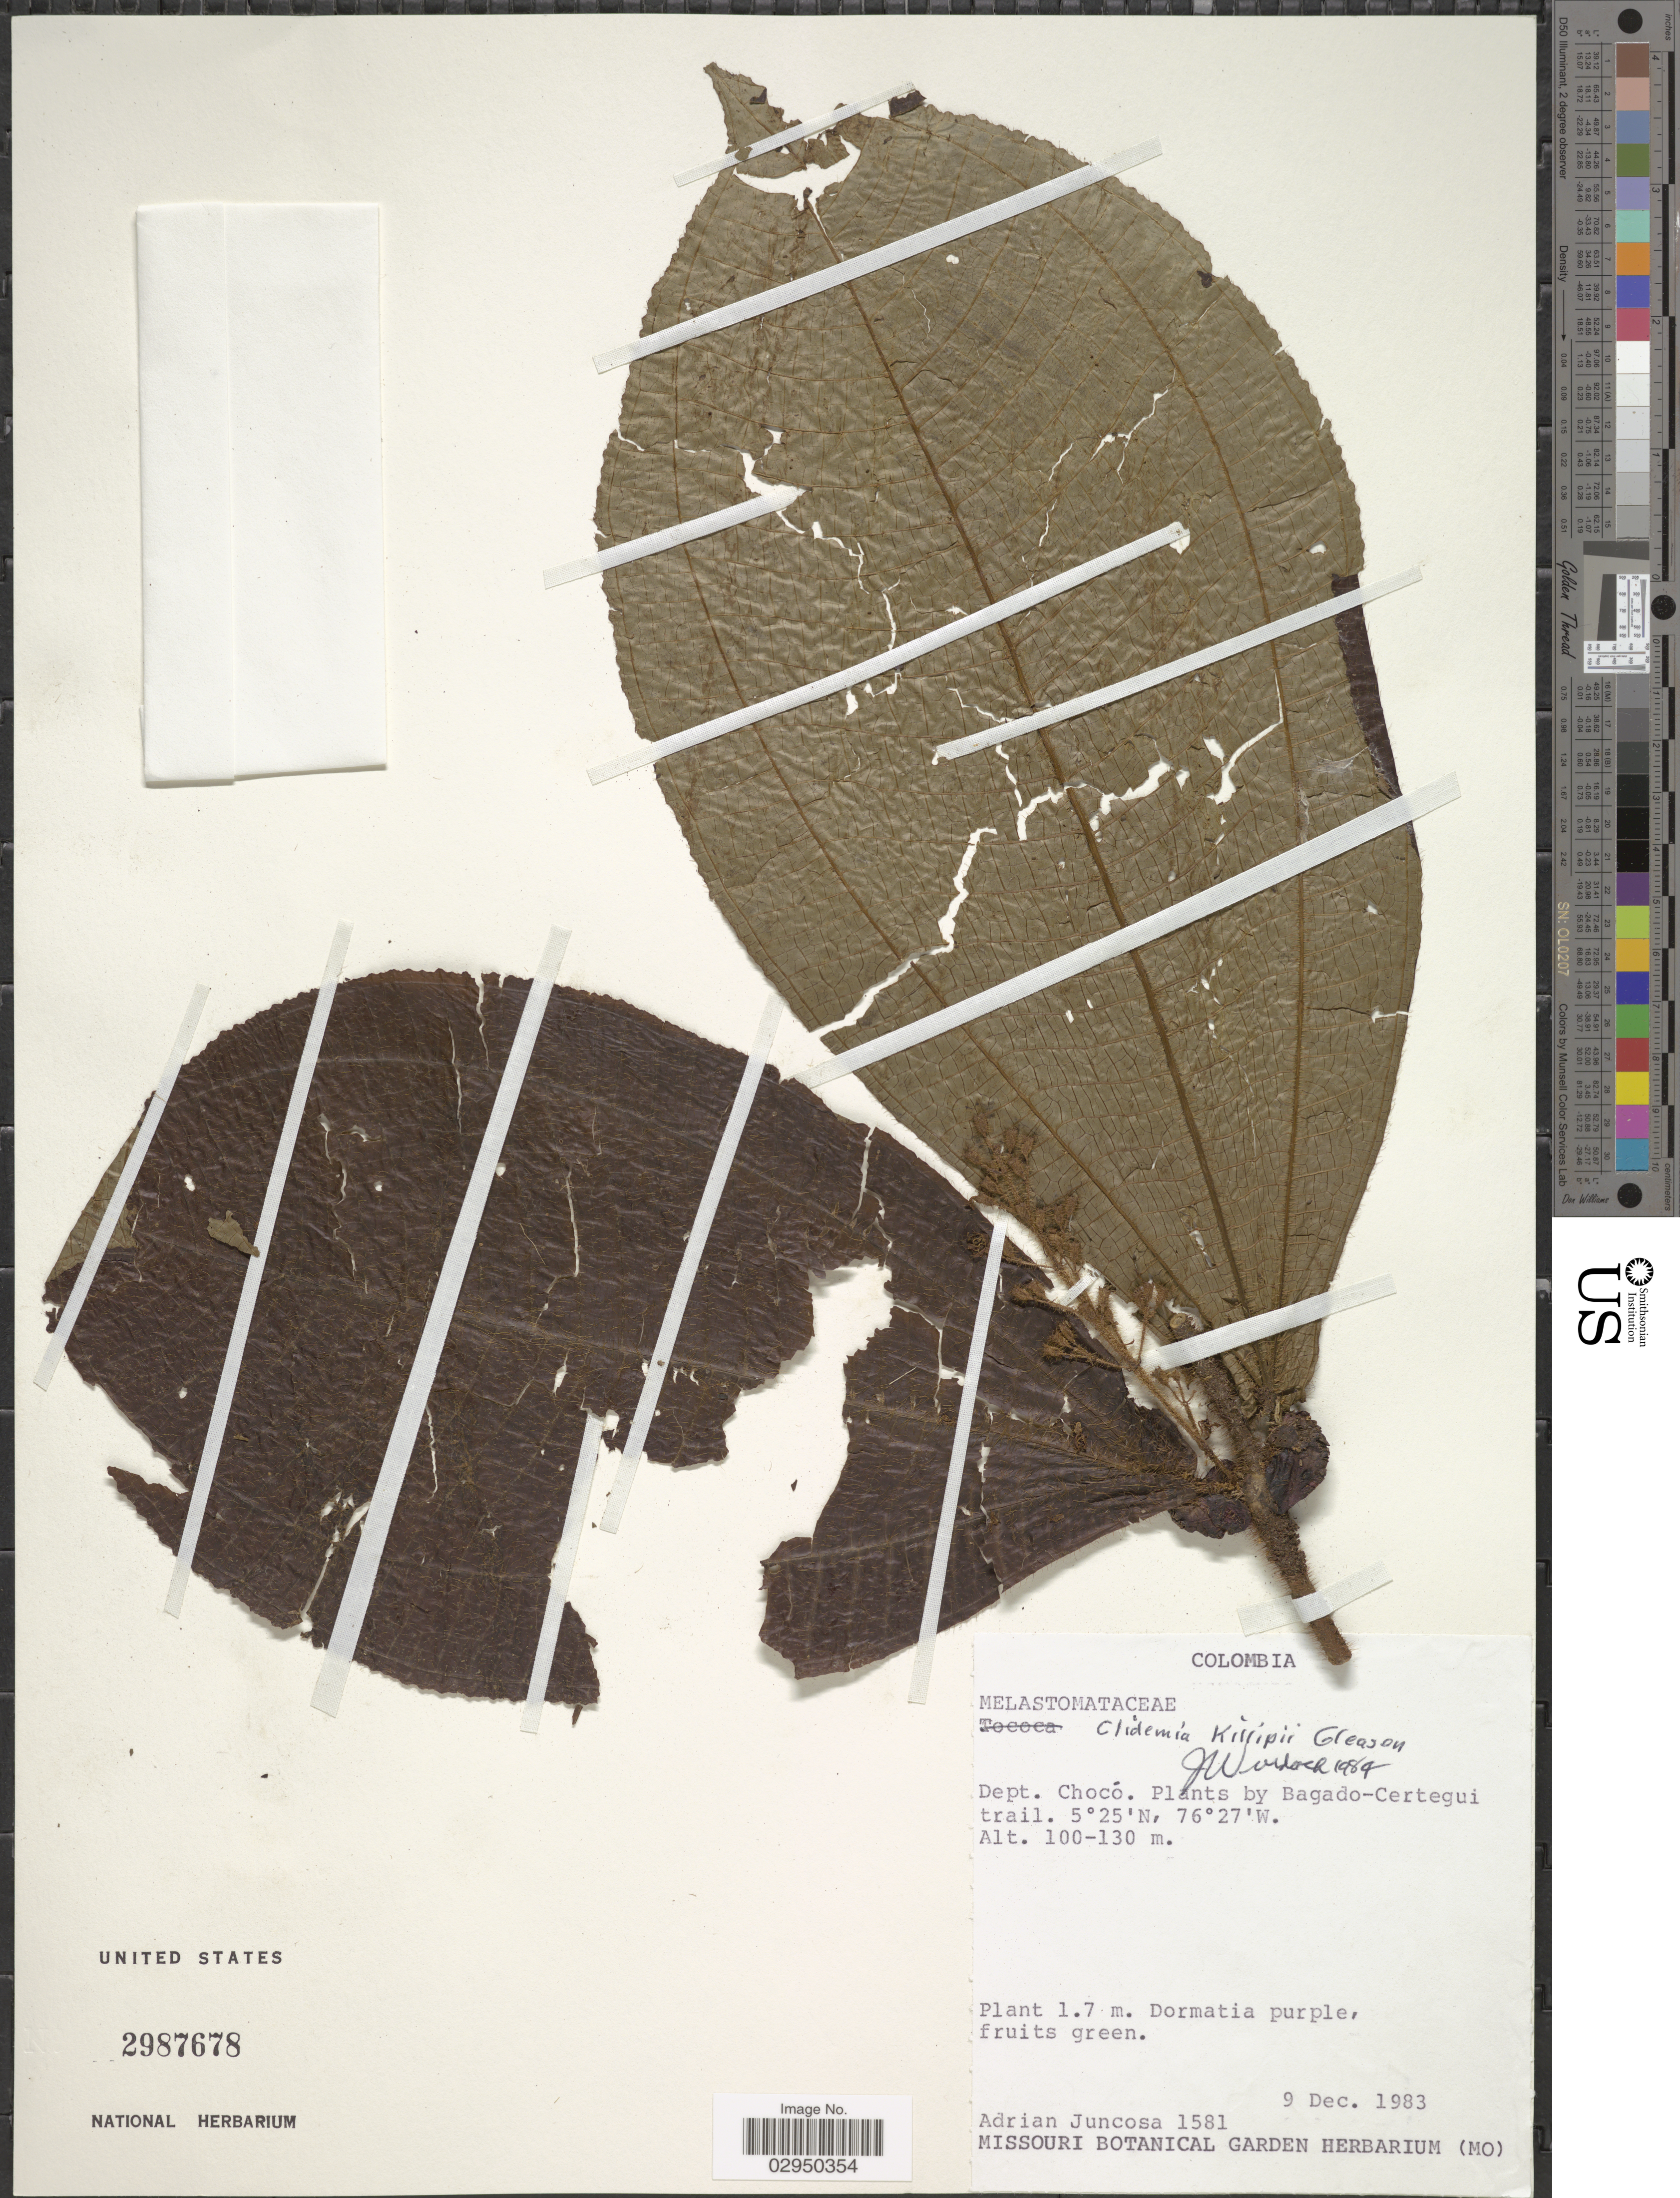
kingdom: Plantae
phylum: Tracheophyta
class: Magnoliopsida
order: Myrtales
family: Melastomataceae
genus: Clidemia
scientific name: Clidemia killipii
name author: Gleason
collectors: A. Juncosa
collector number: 1581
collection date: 1983-12-09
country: Colombia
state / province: Chocó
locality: Dept. Chocó. Bagado-Certegui trail.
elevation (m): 100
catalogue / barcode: US 2987678